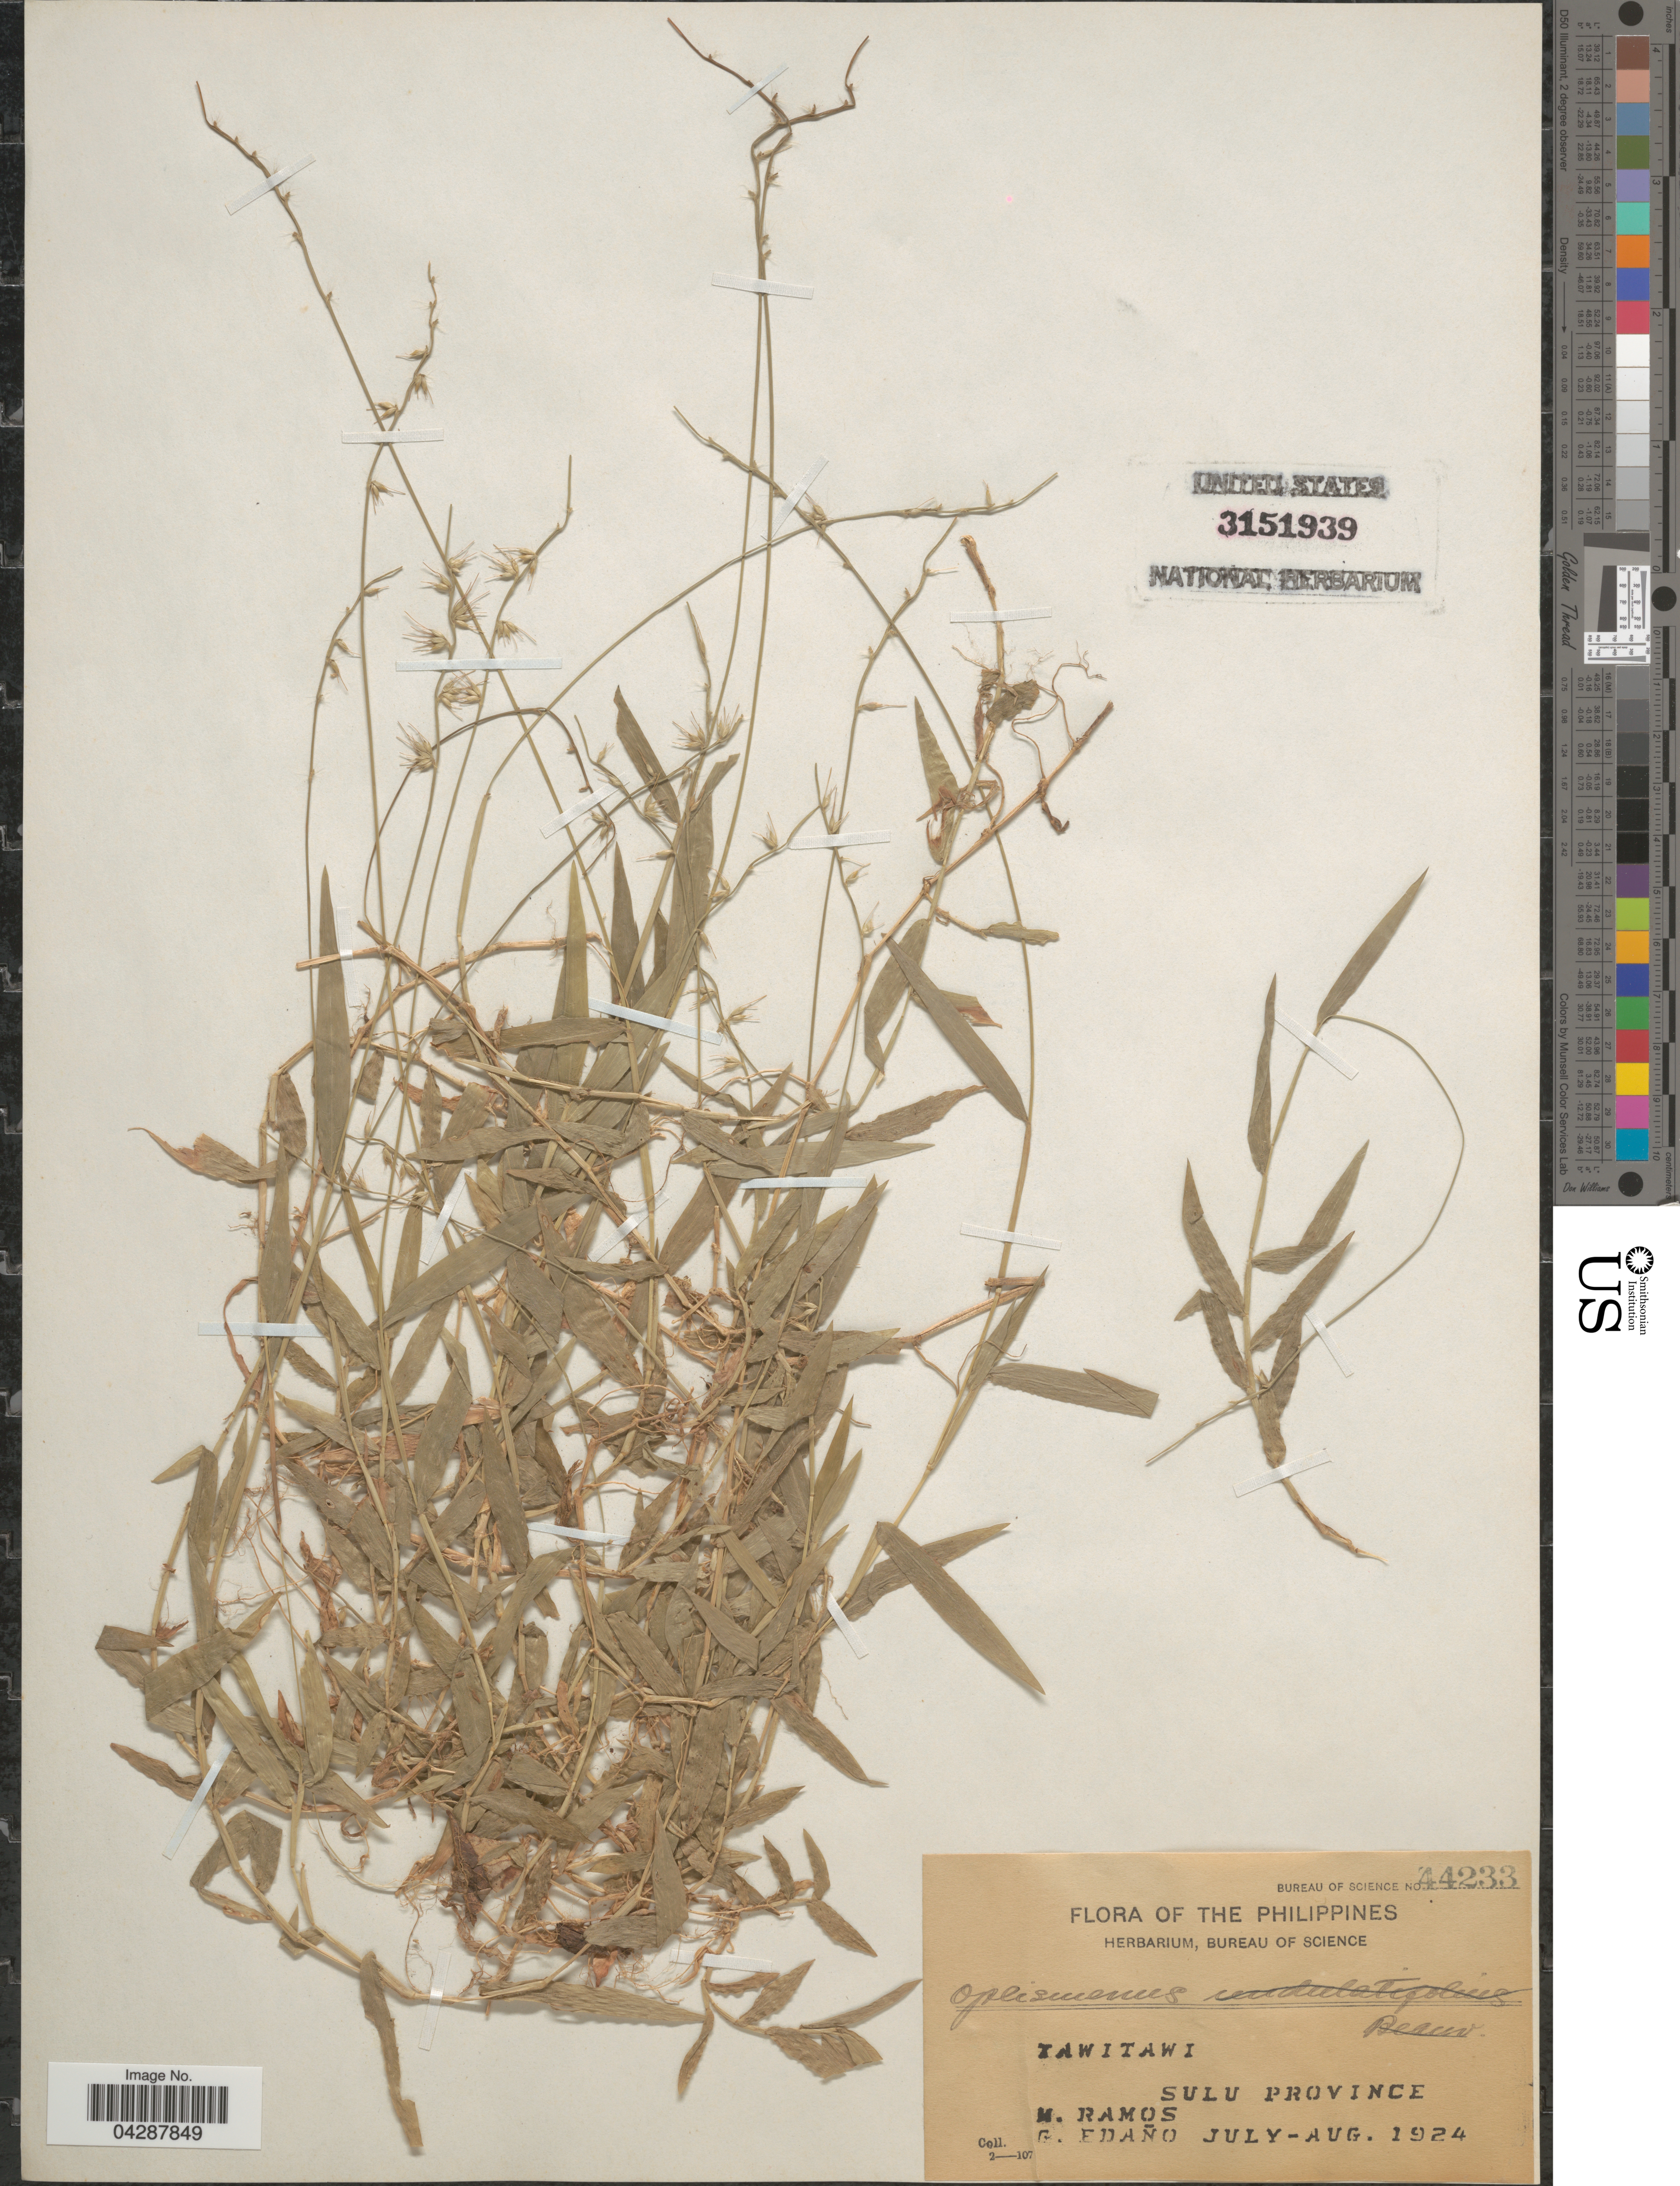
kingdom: Plantae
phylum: Tracheophyta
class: Liliopsida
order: Poales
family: Poaceae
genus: Oplismenus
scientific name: Oplismenus sp.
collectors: M. Ramos & G. Edaño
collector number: Bureau of Science 44233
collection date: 1924-07/1924-08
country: Philippines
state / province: Muslim Mindanao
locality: Tawitawi. Sulu Province.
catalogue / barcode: US 3151939